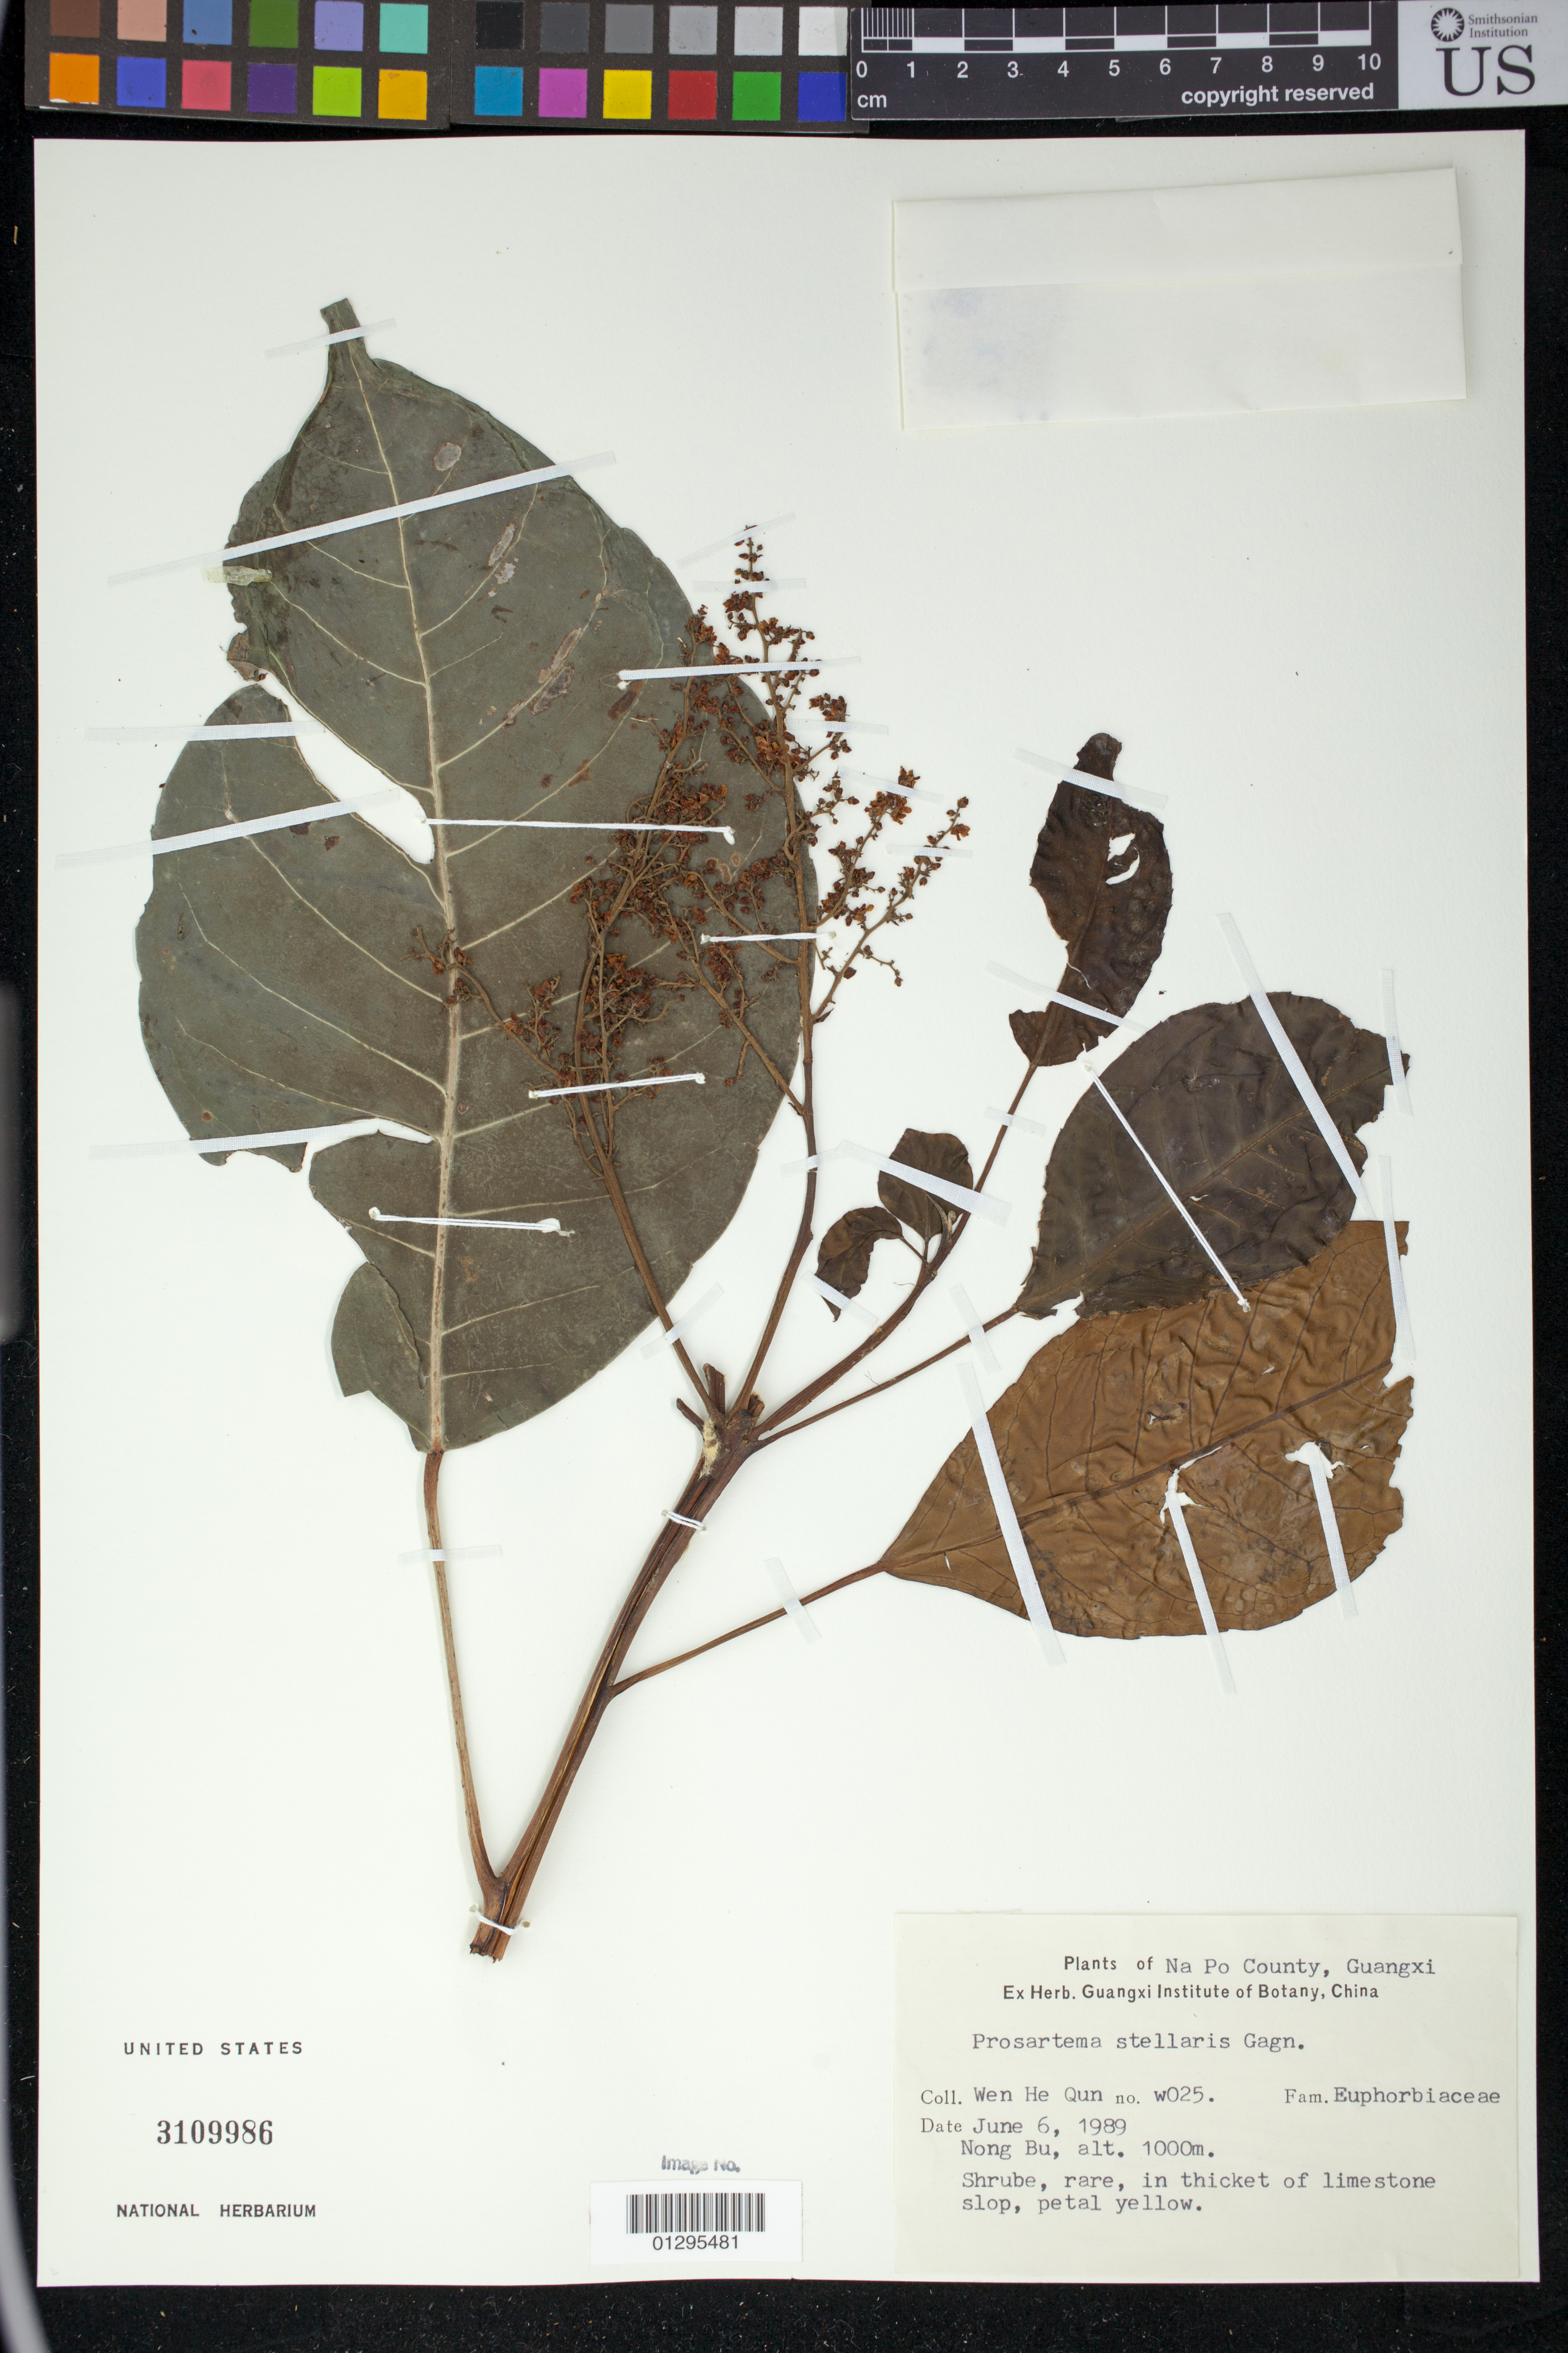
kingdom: Plantae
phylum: Tracheophyta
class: Magnoliopsida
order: Malpighiales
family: Euphorbiaceae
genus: Prosartema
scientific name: Prosartema stellaris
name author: Gagnep.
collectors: H. Wen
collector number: W025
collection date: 1989-06-06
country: China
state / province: Guangxi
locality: Na Po [Napo Xian] County, Guangxi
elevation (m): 1000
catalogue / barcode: US 3109986